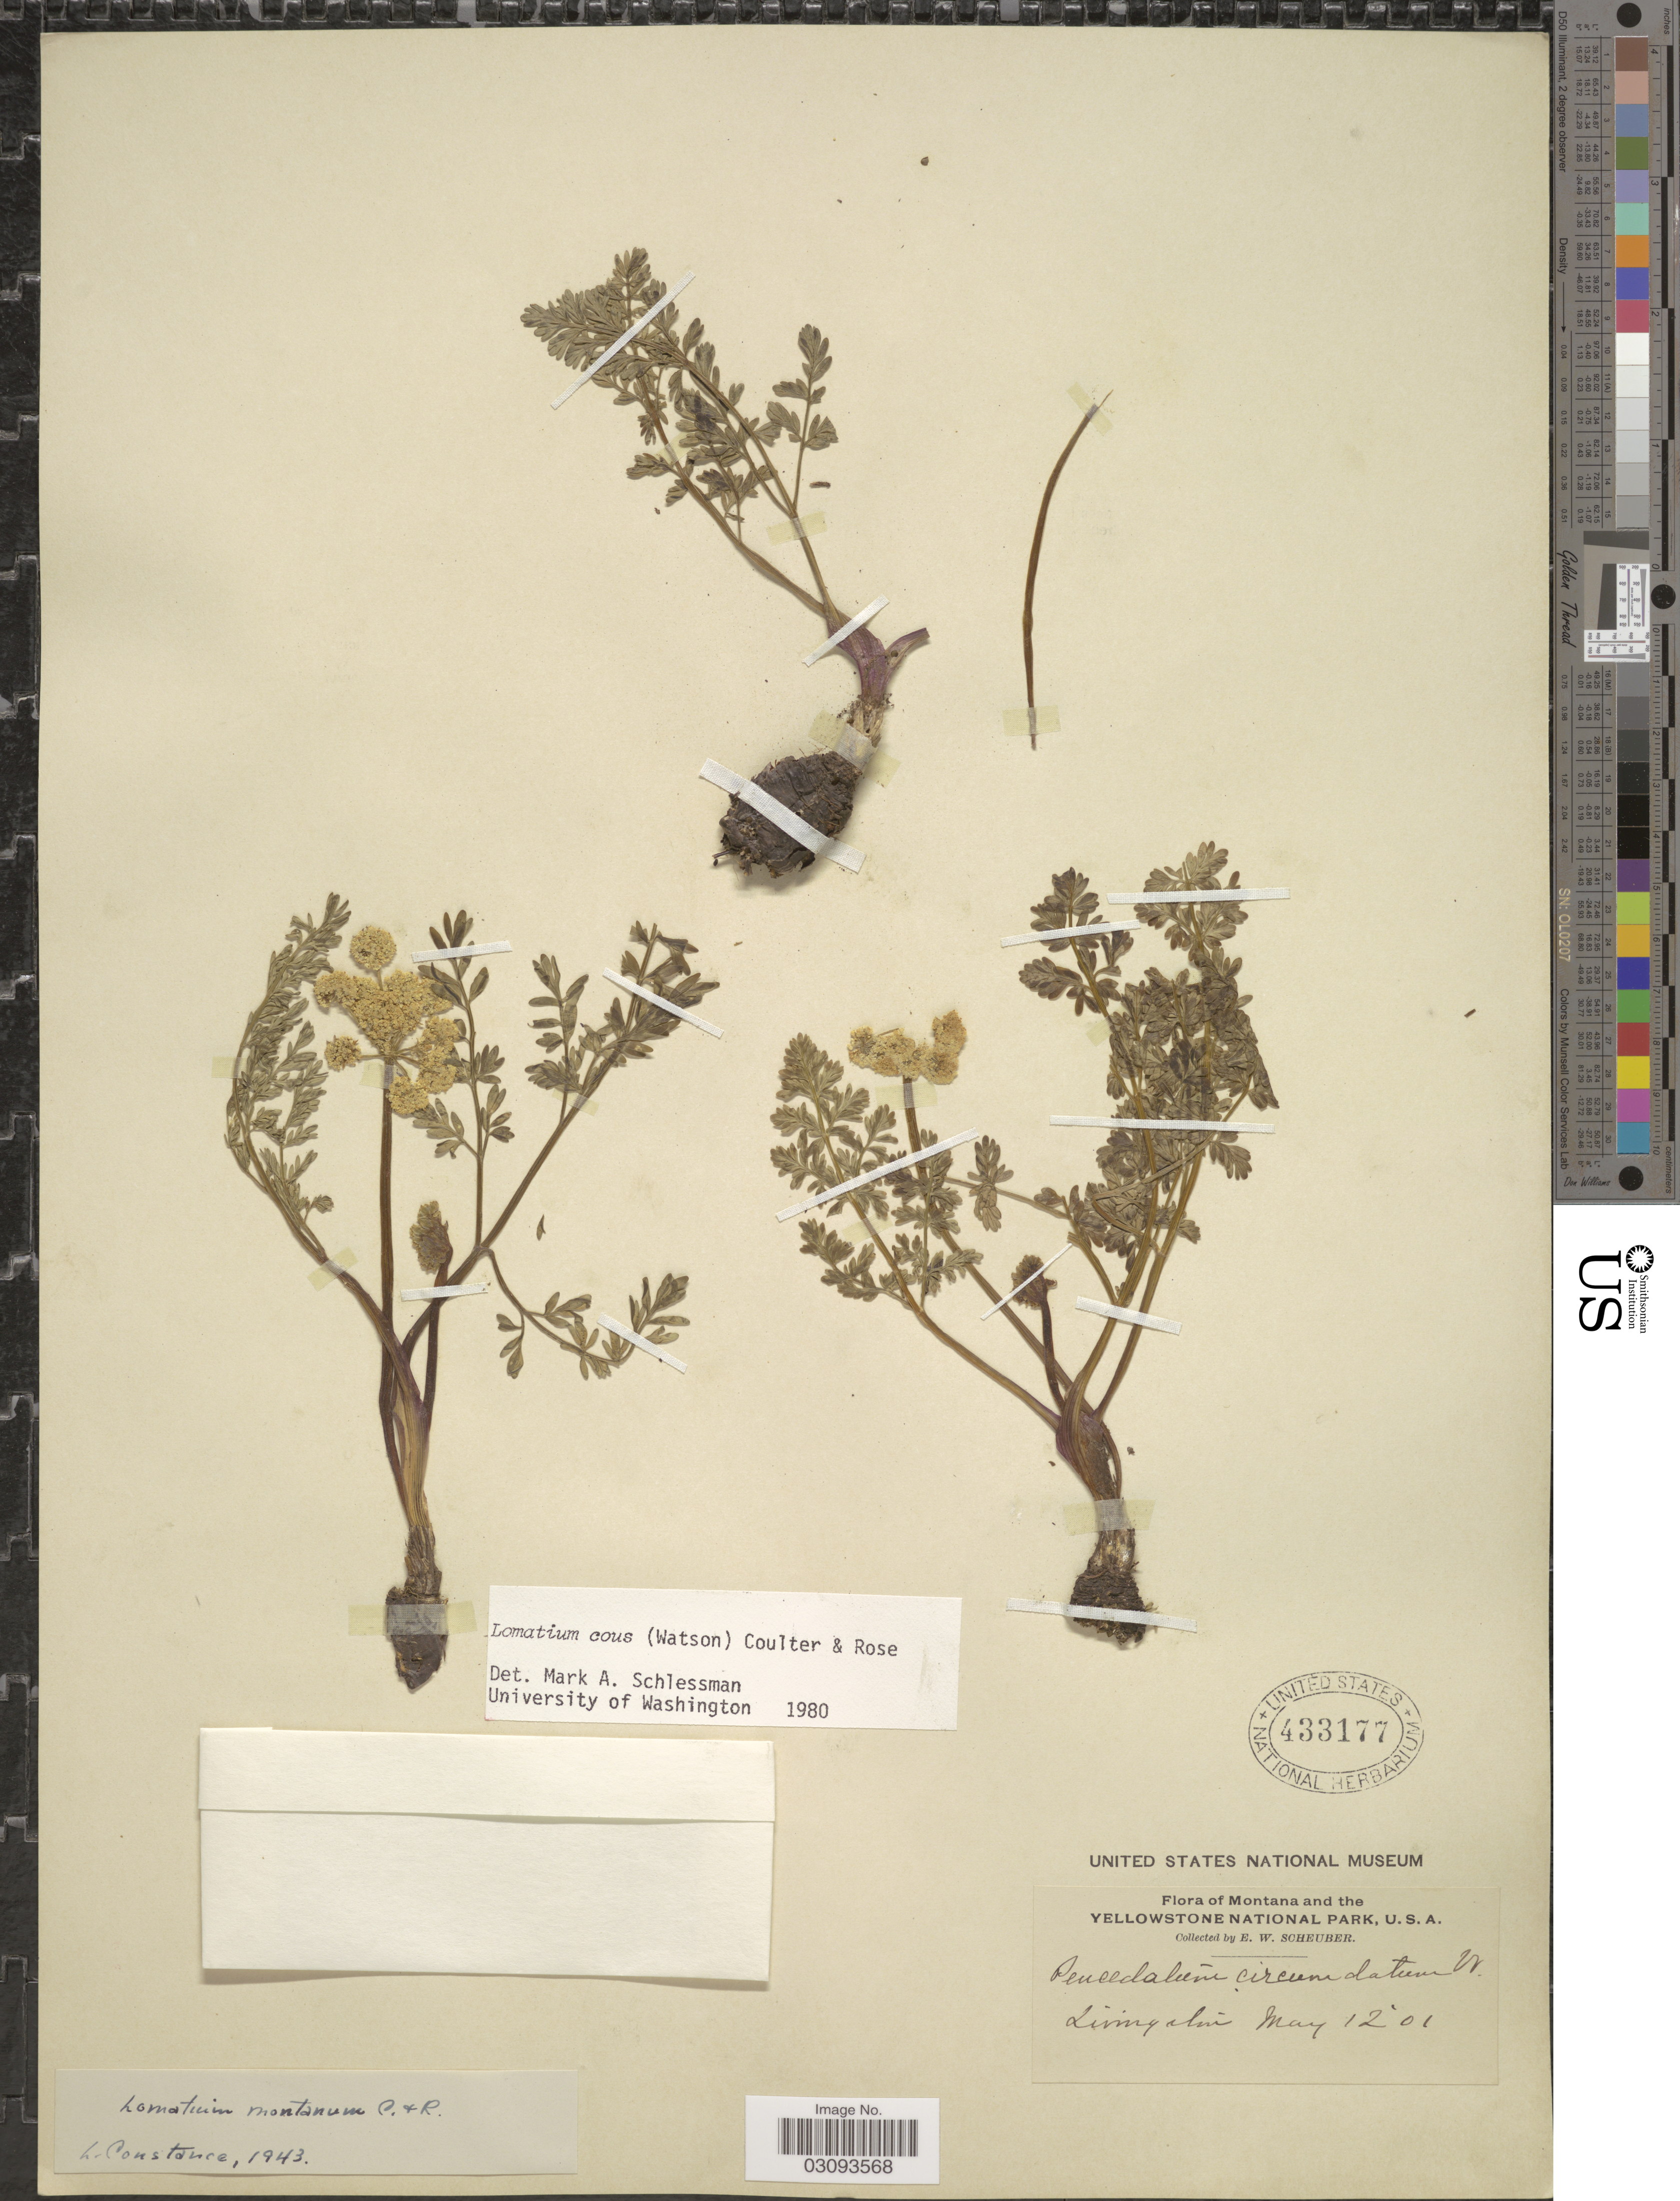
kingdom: Plantae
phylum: Tracheophyta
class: Magnoliopsida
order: Apiales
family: Apiaceae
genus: Lomatium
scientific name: Lomatium cous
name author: (S. Watson) J.M. Coult. & Rose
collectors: E. Scheuber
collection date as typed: Transcribed d/m/y: 12/5/1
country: United States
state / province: Montana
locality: Yellowstone National Park. Livingston.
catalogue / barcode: US 433177